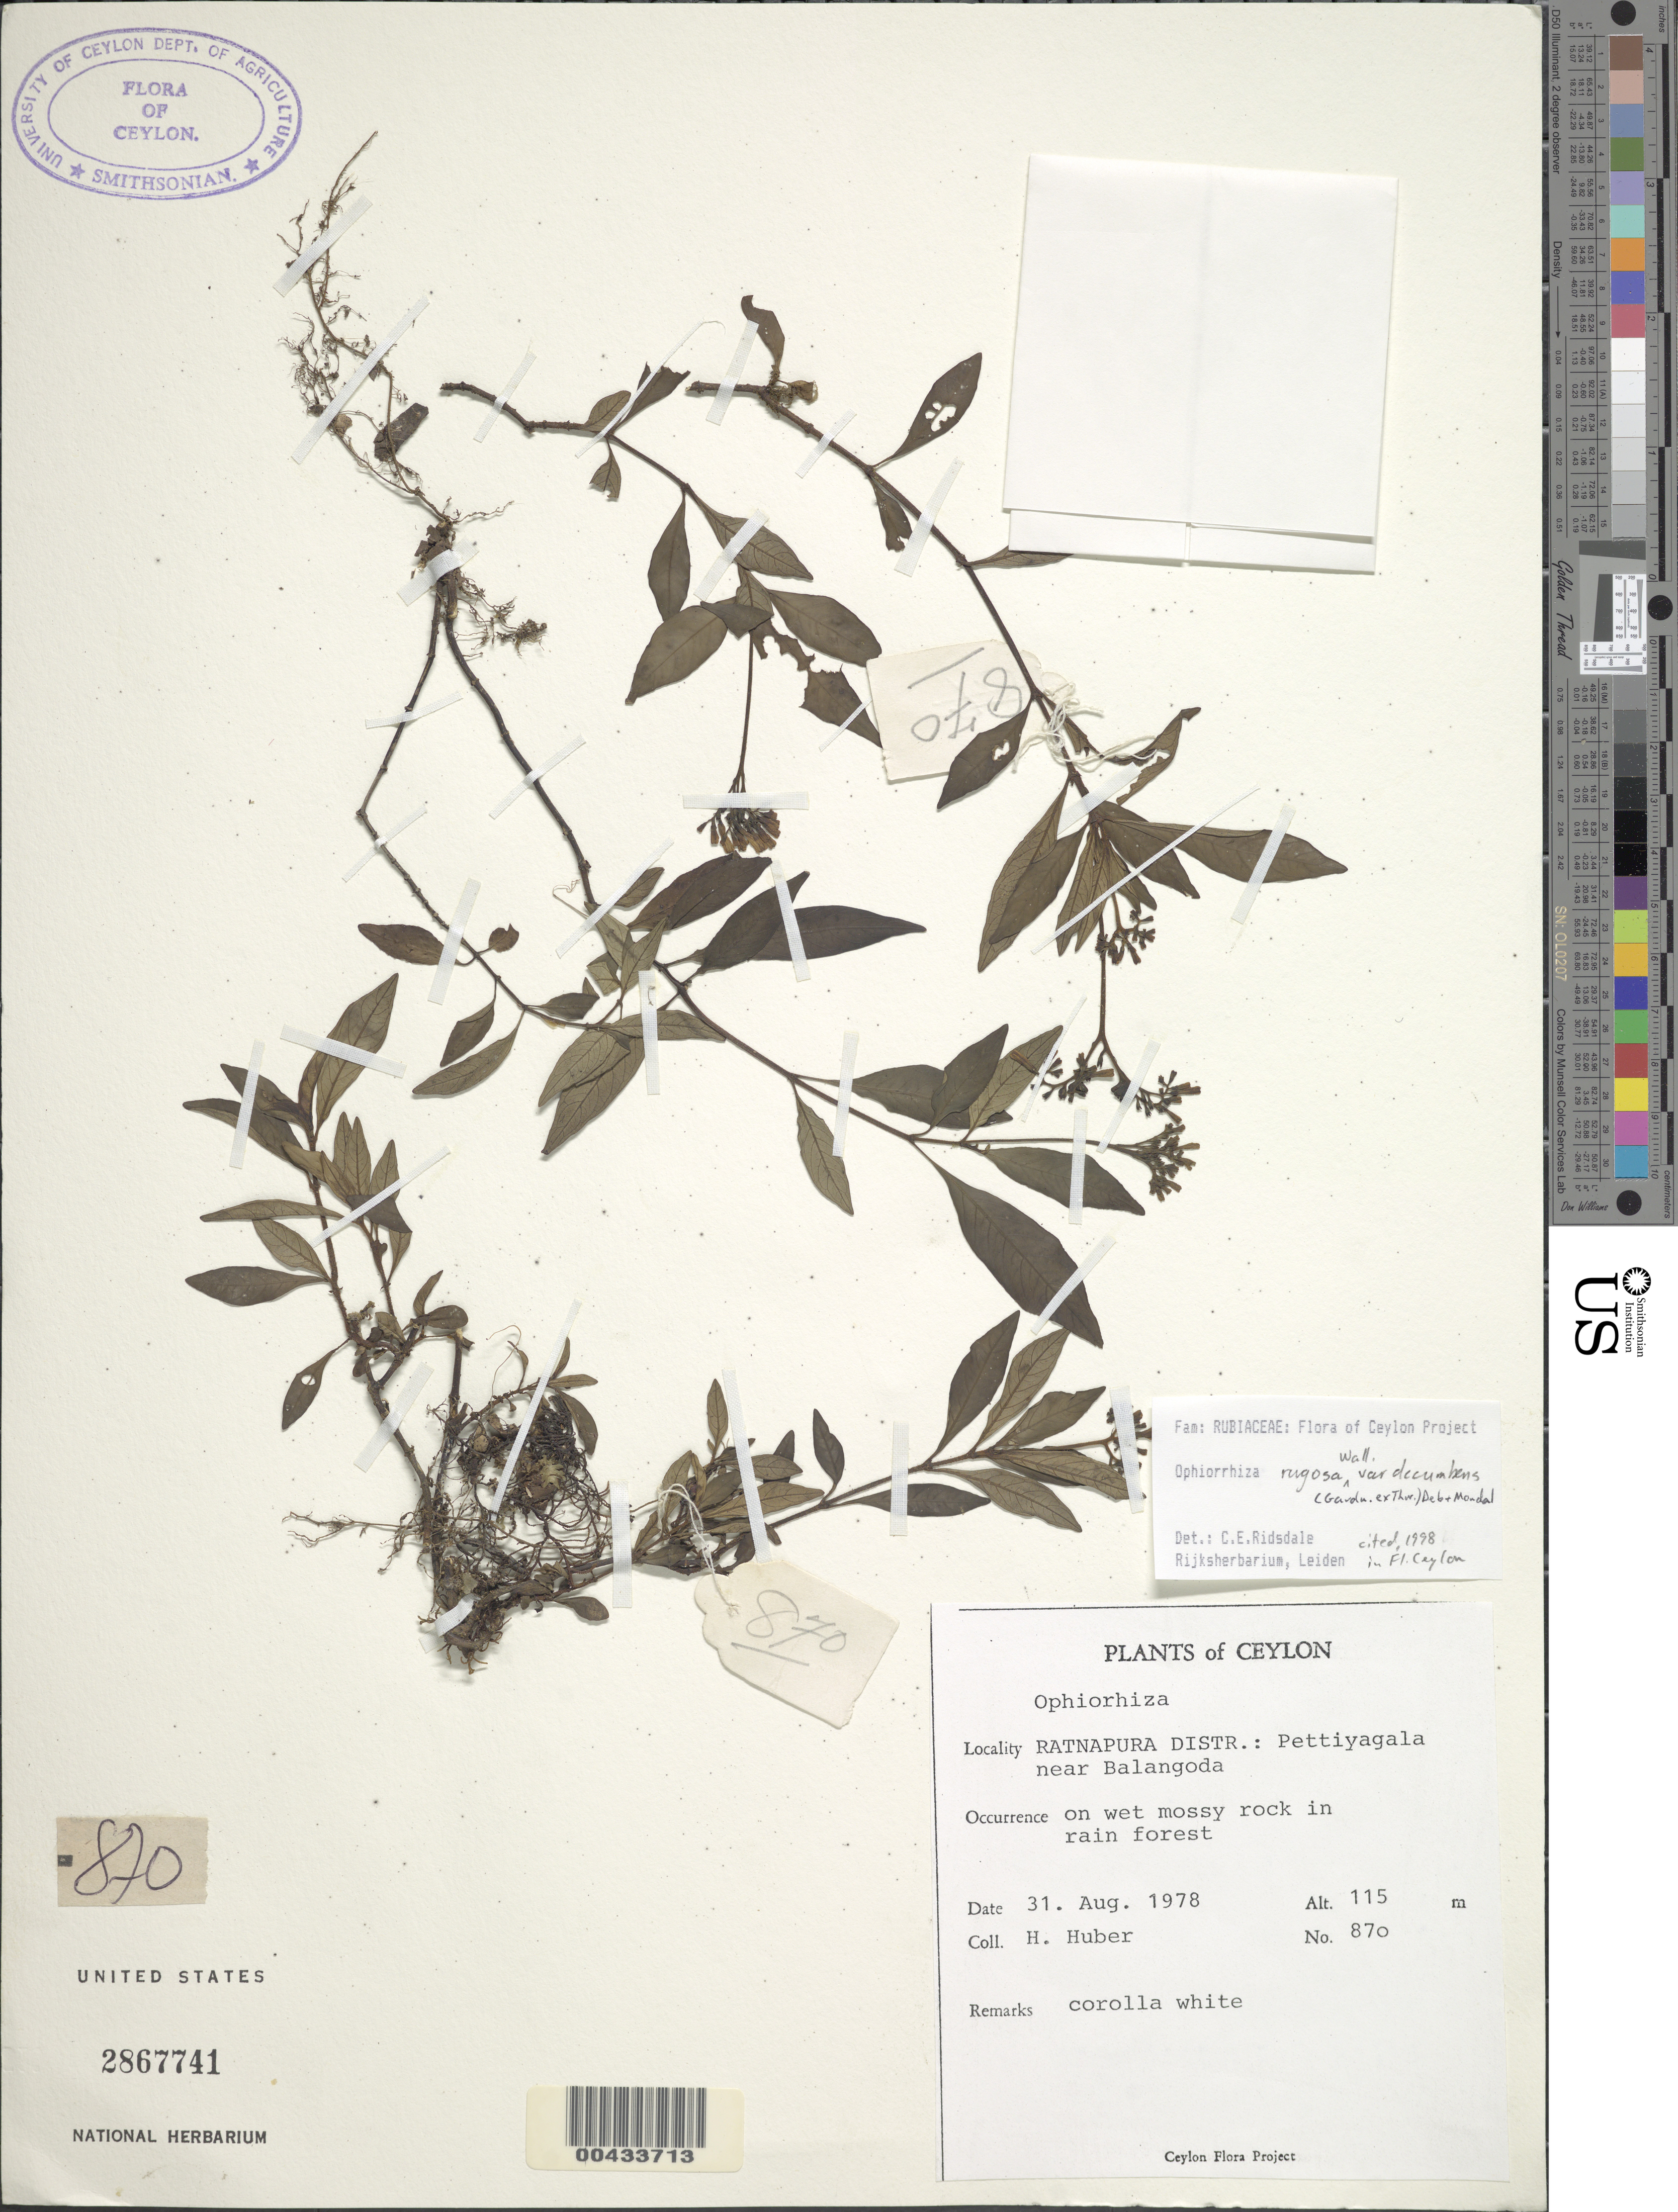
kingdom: Plantae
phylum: Tracheophyta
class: Magnoliopsida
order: Gentianales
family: Rubiaceae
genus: Ophiorrhiza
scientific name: Ophiorrhiza rugosa var. decumbens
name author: (Gardner ex Thwaites) Deb & Mondal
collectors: H. Huber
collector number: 870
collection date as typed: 31 Aug 1978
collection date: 1978-08-31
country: Sri Lanka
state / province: Sabaragamuwa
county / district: Ratnapura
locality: Pettiyagala near Balangoda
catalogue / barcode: US 2867741